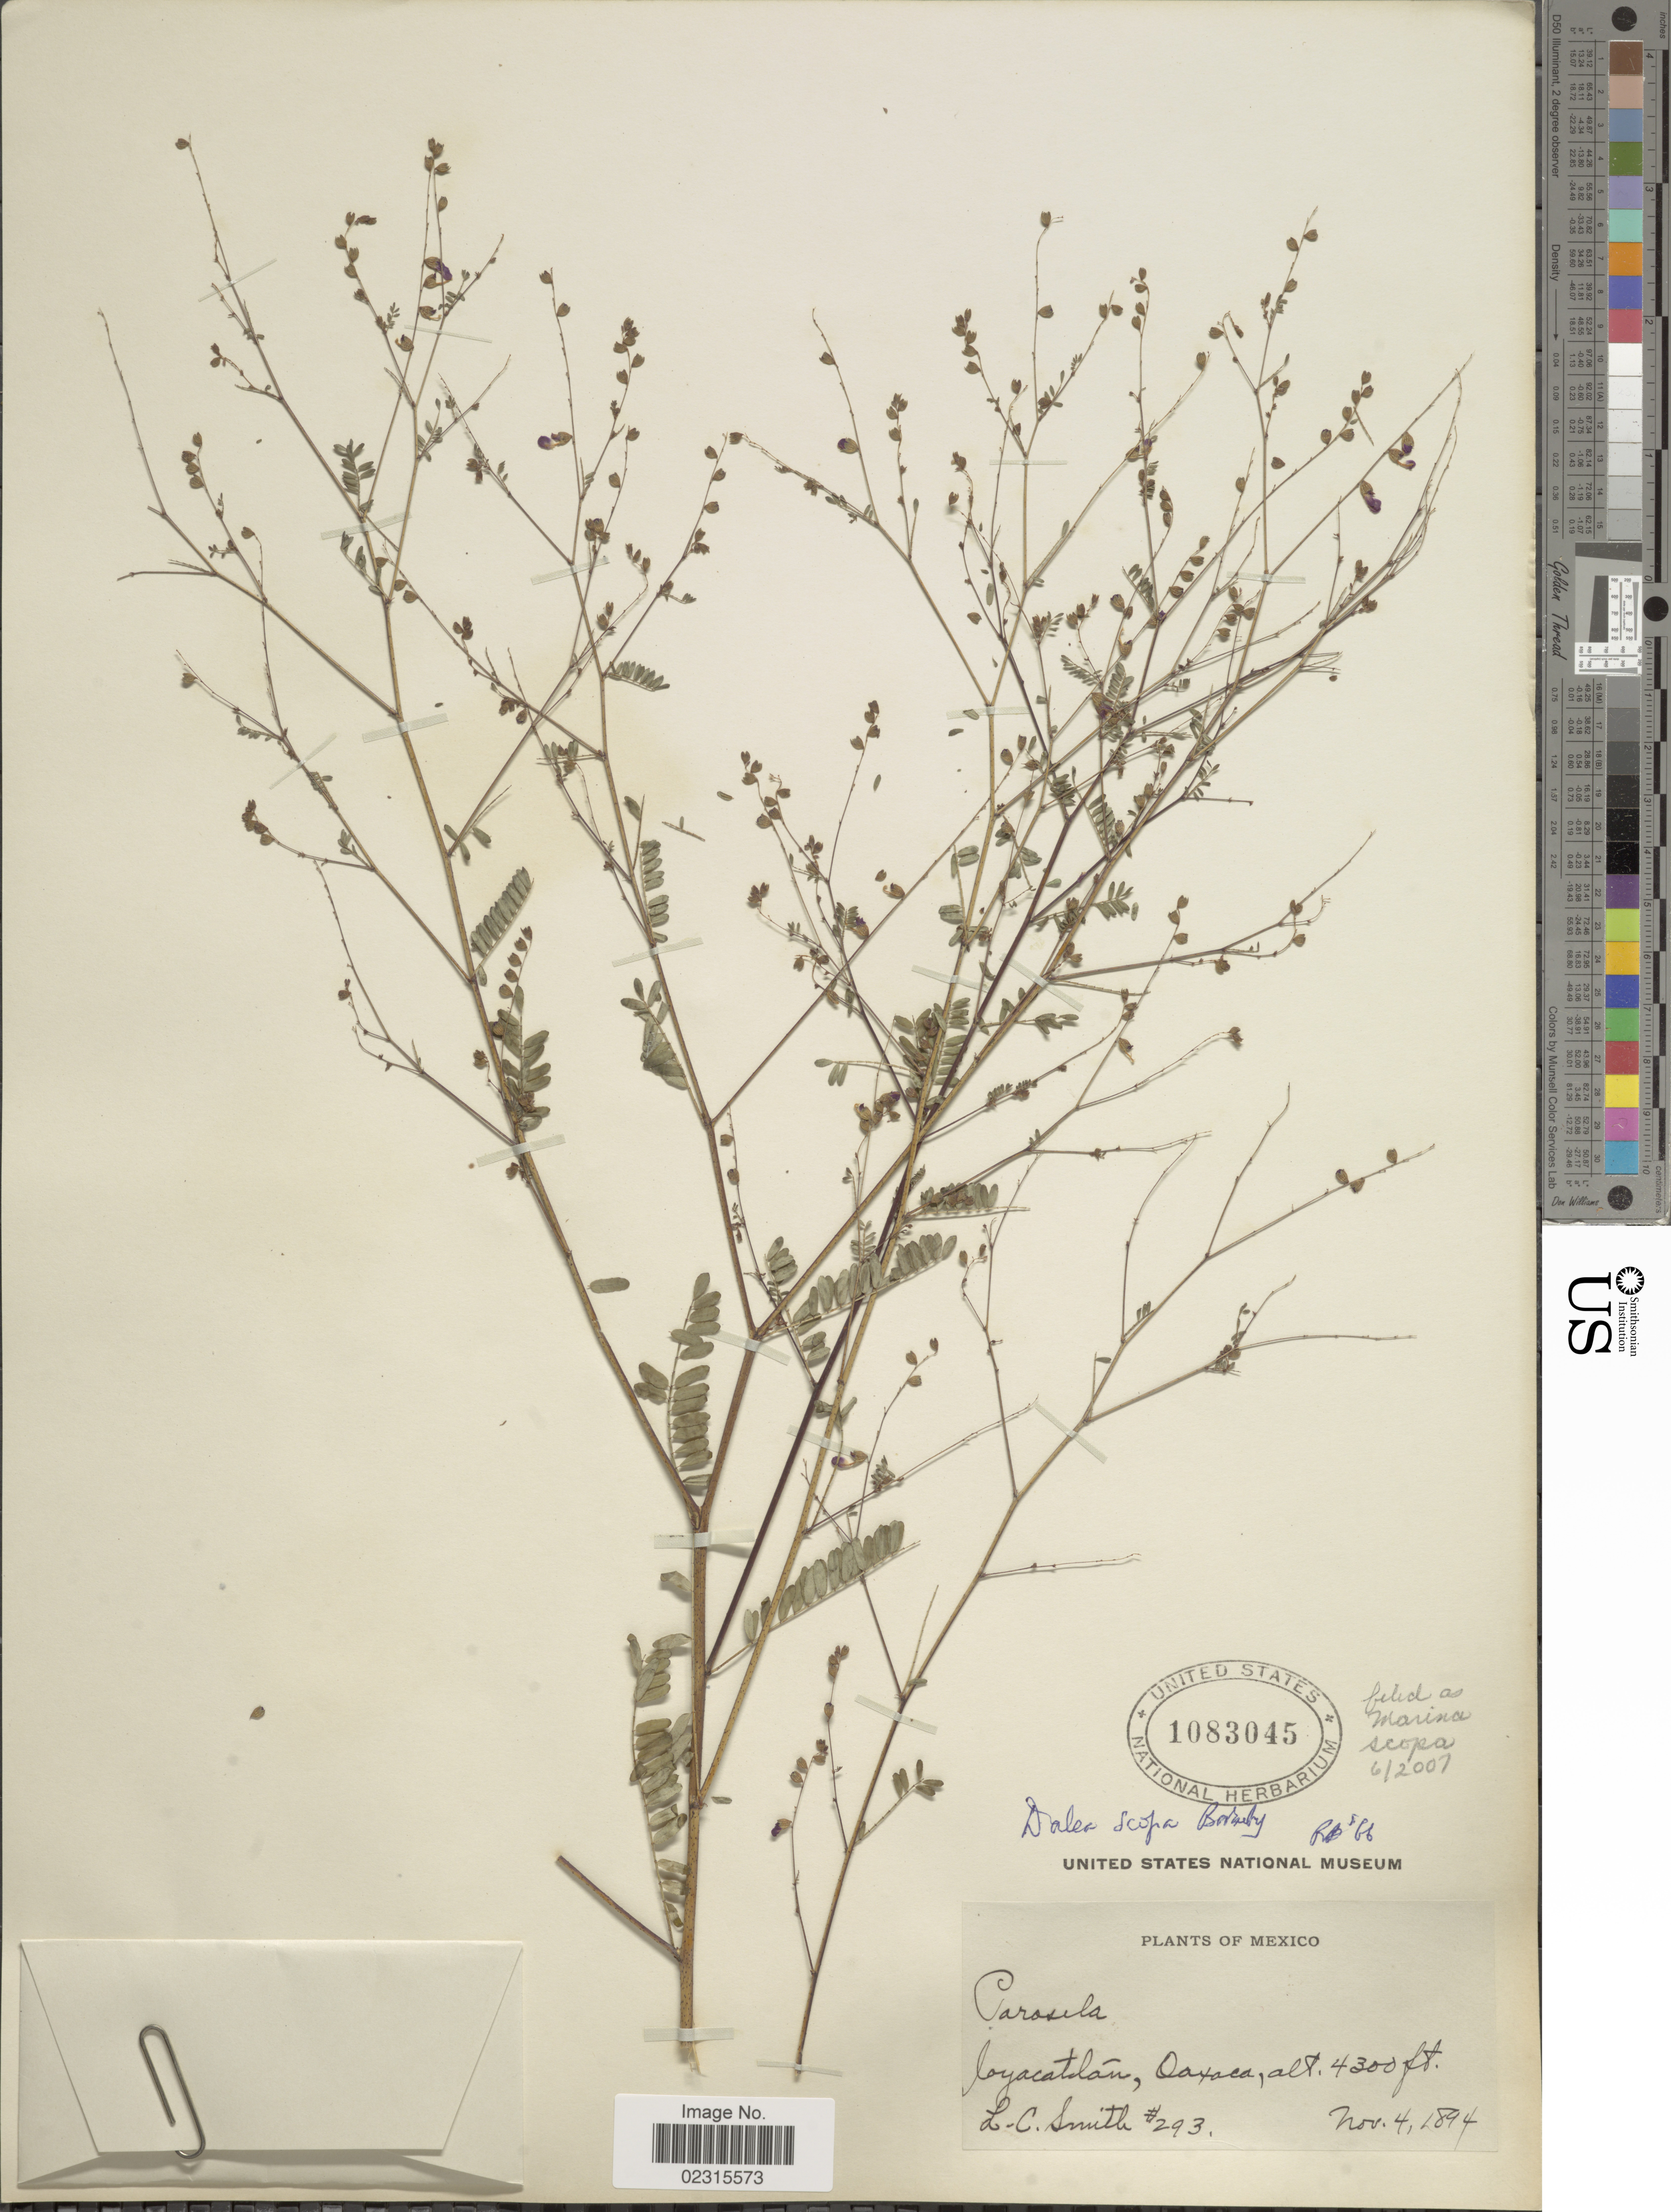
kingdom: Plantae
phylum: Tracheophyta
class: Magnoliopsida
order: Fabales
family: Fabaceae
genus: Marina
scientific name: Marina scopa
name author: Barneby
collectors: L. C. Smith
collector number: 293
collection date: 1894-11-04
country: Mexico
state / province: Oaxaca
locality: Joyacatlan, Oaxaca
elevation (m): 1311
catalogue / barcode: US 1083045